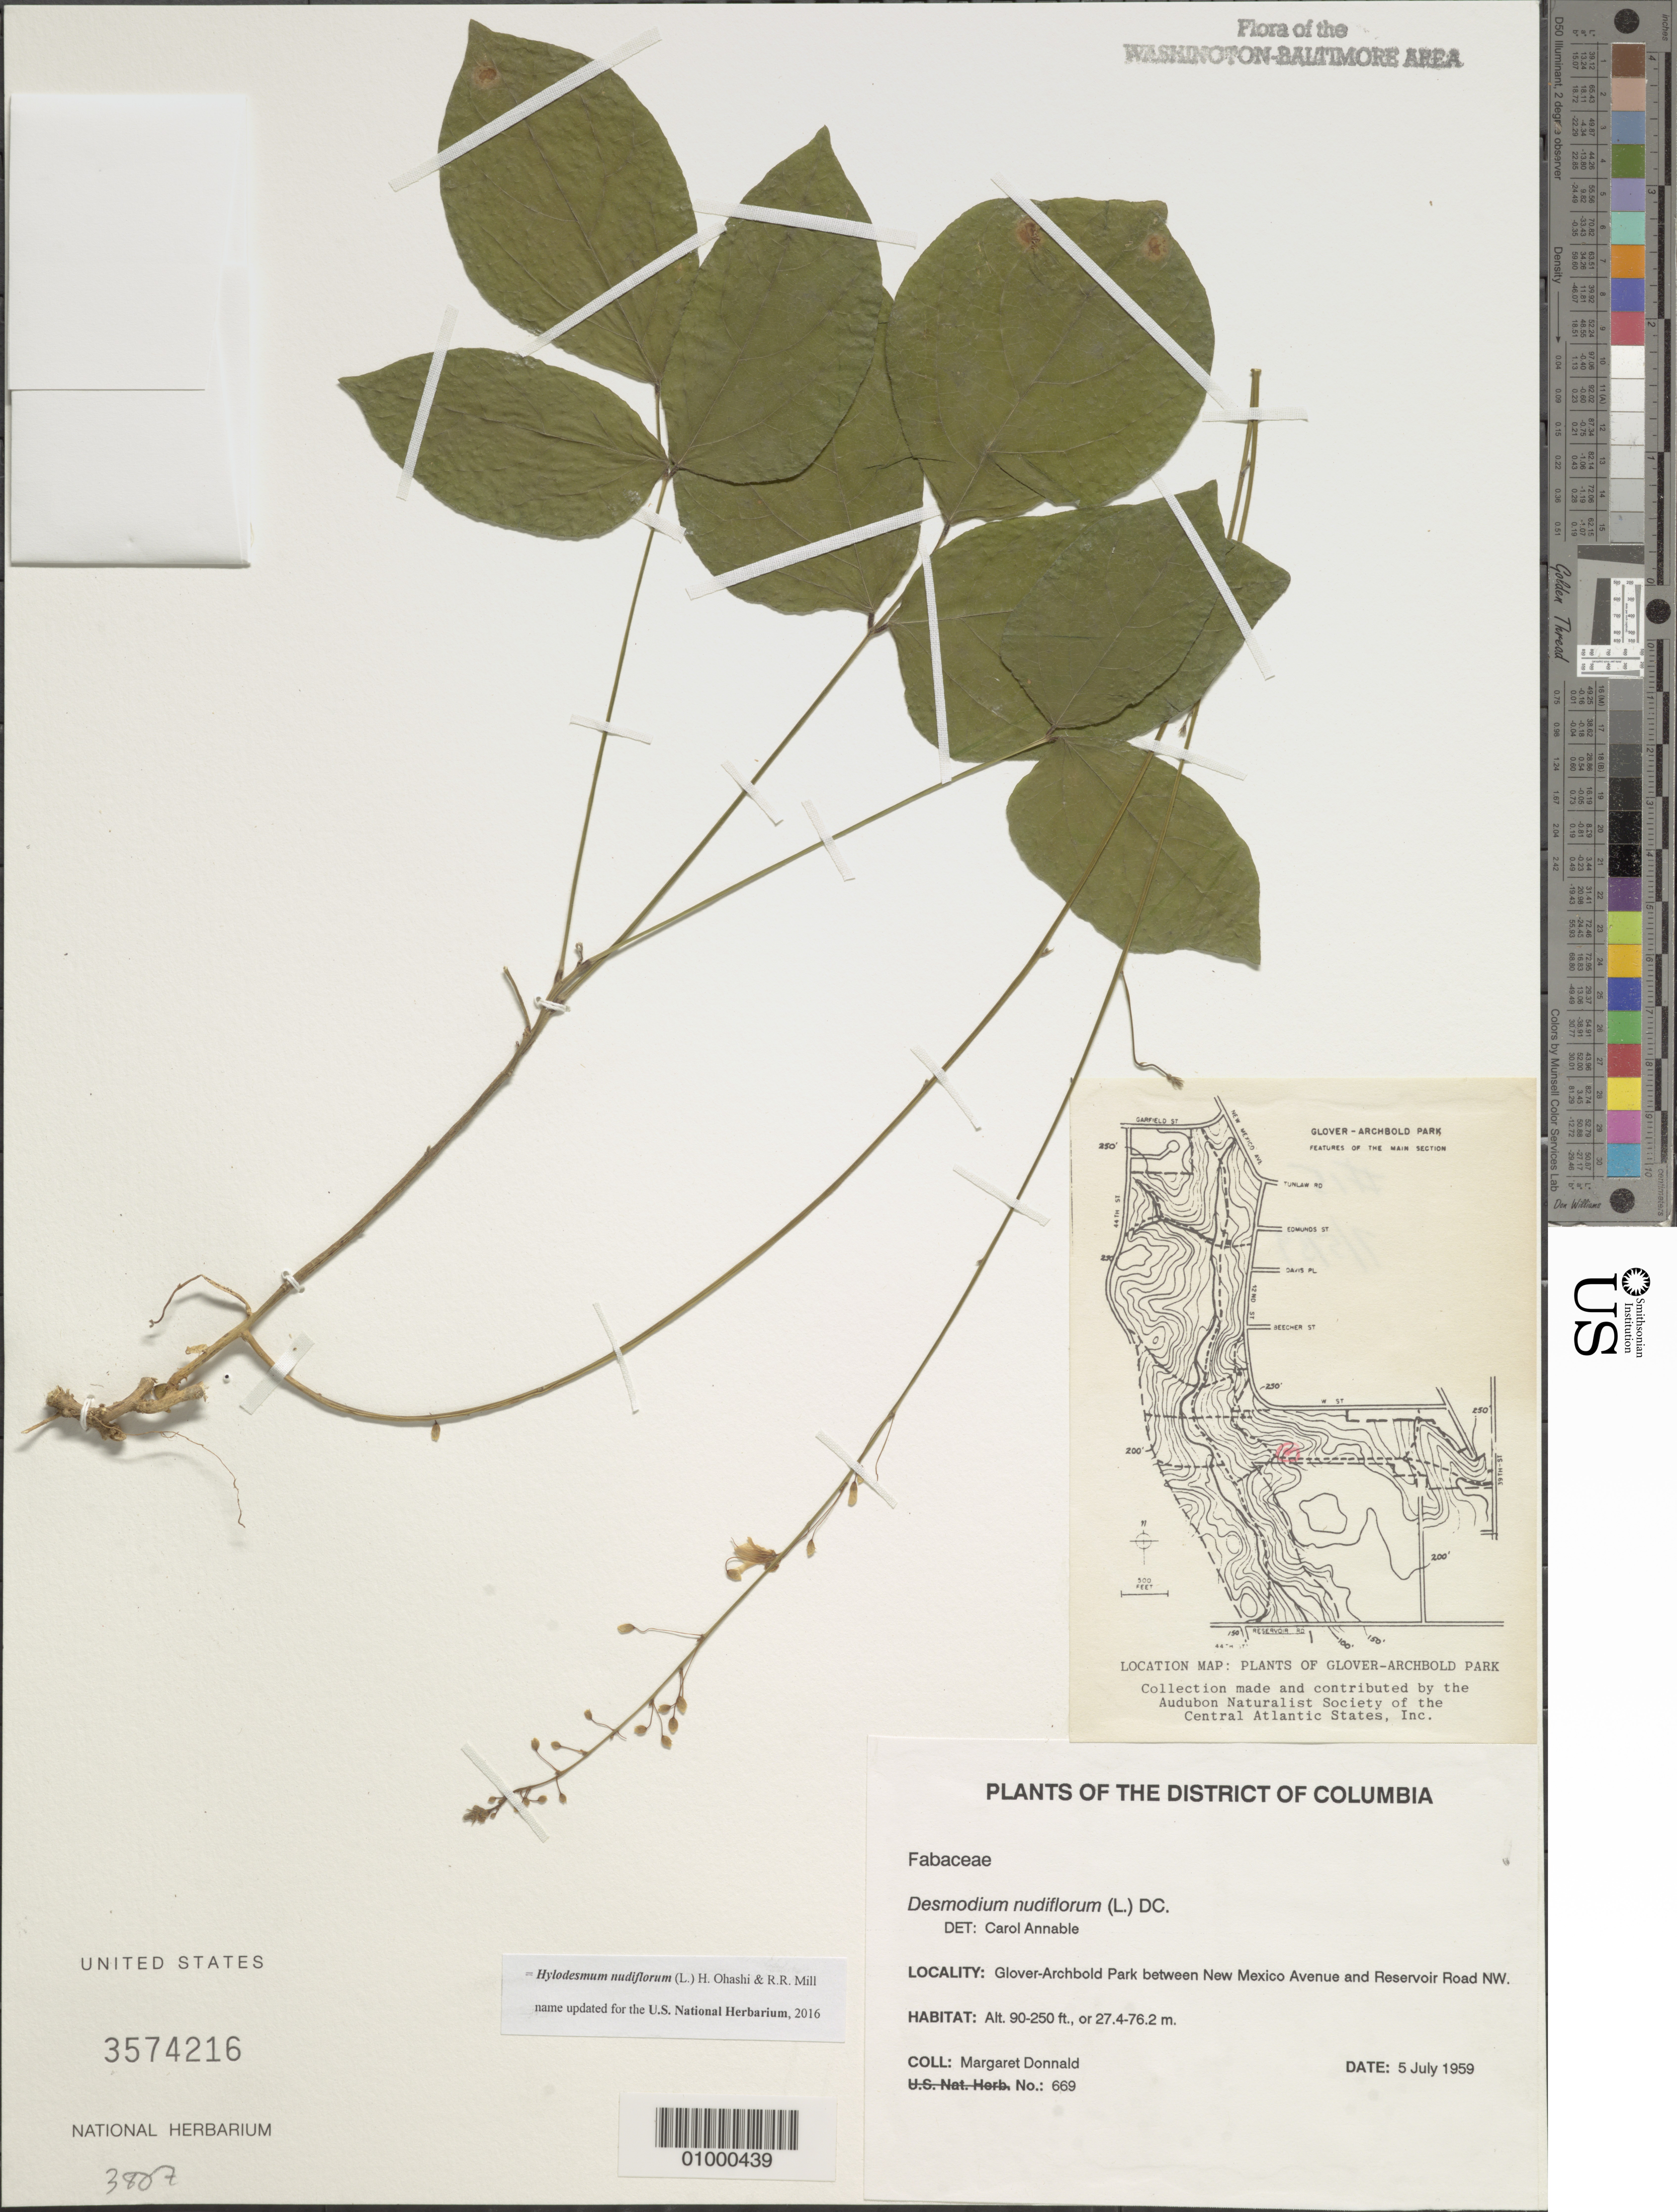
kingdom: Plantae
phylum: Tracheophyta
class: Magnoliopsida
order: Fabales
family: Fabaceae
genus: Hylodesmum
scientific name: Hylodesmum nudiflorum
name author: (L.) H. Ohashi & R.R. Mill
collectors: M. Donnald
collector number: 669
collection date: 1958-07-05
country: United States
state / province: District of Columbia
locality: Glover-Archbold Park between New Mexico Avenue and Reservoir Road NW.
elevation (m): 27.4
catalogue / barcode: US 3574216